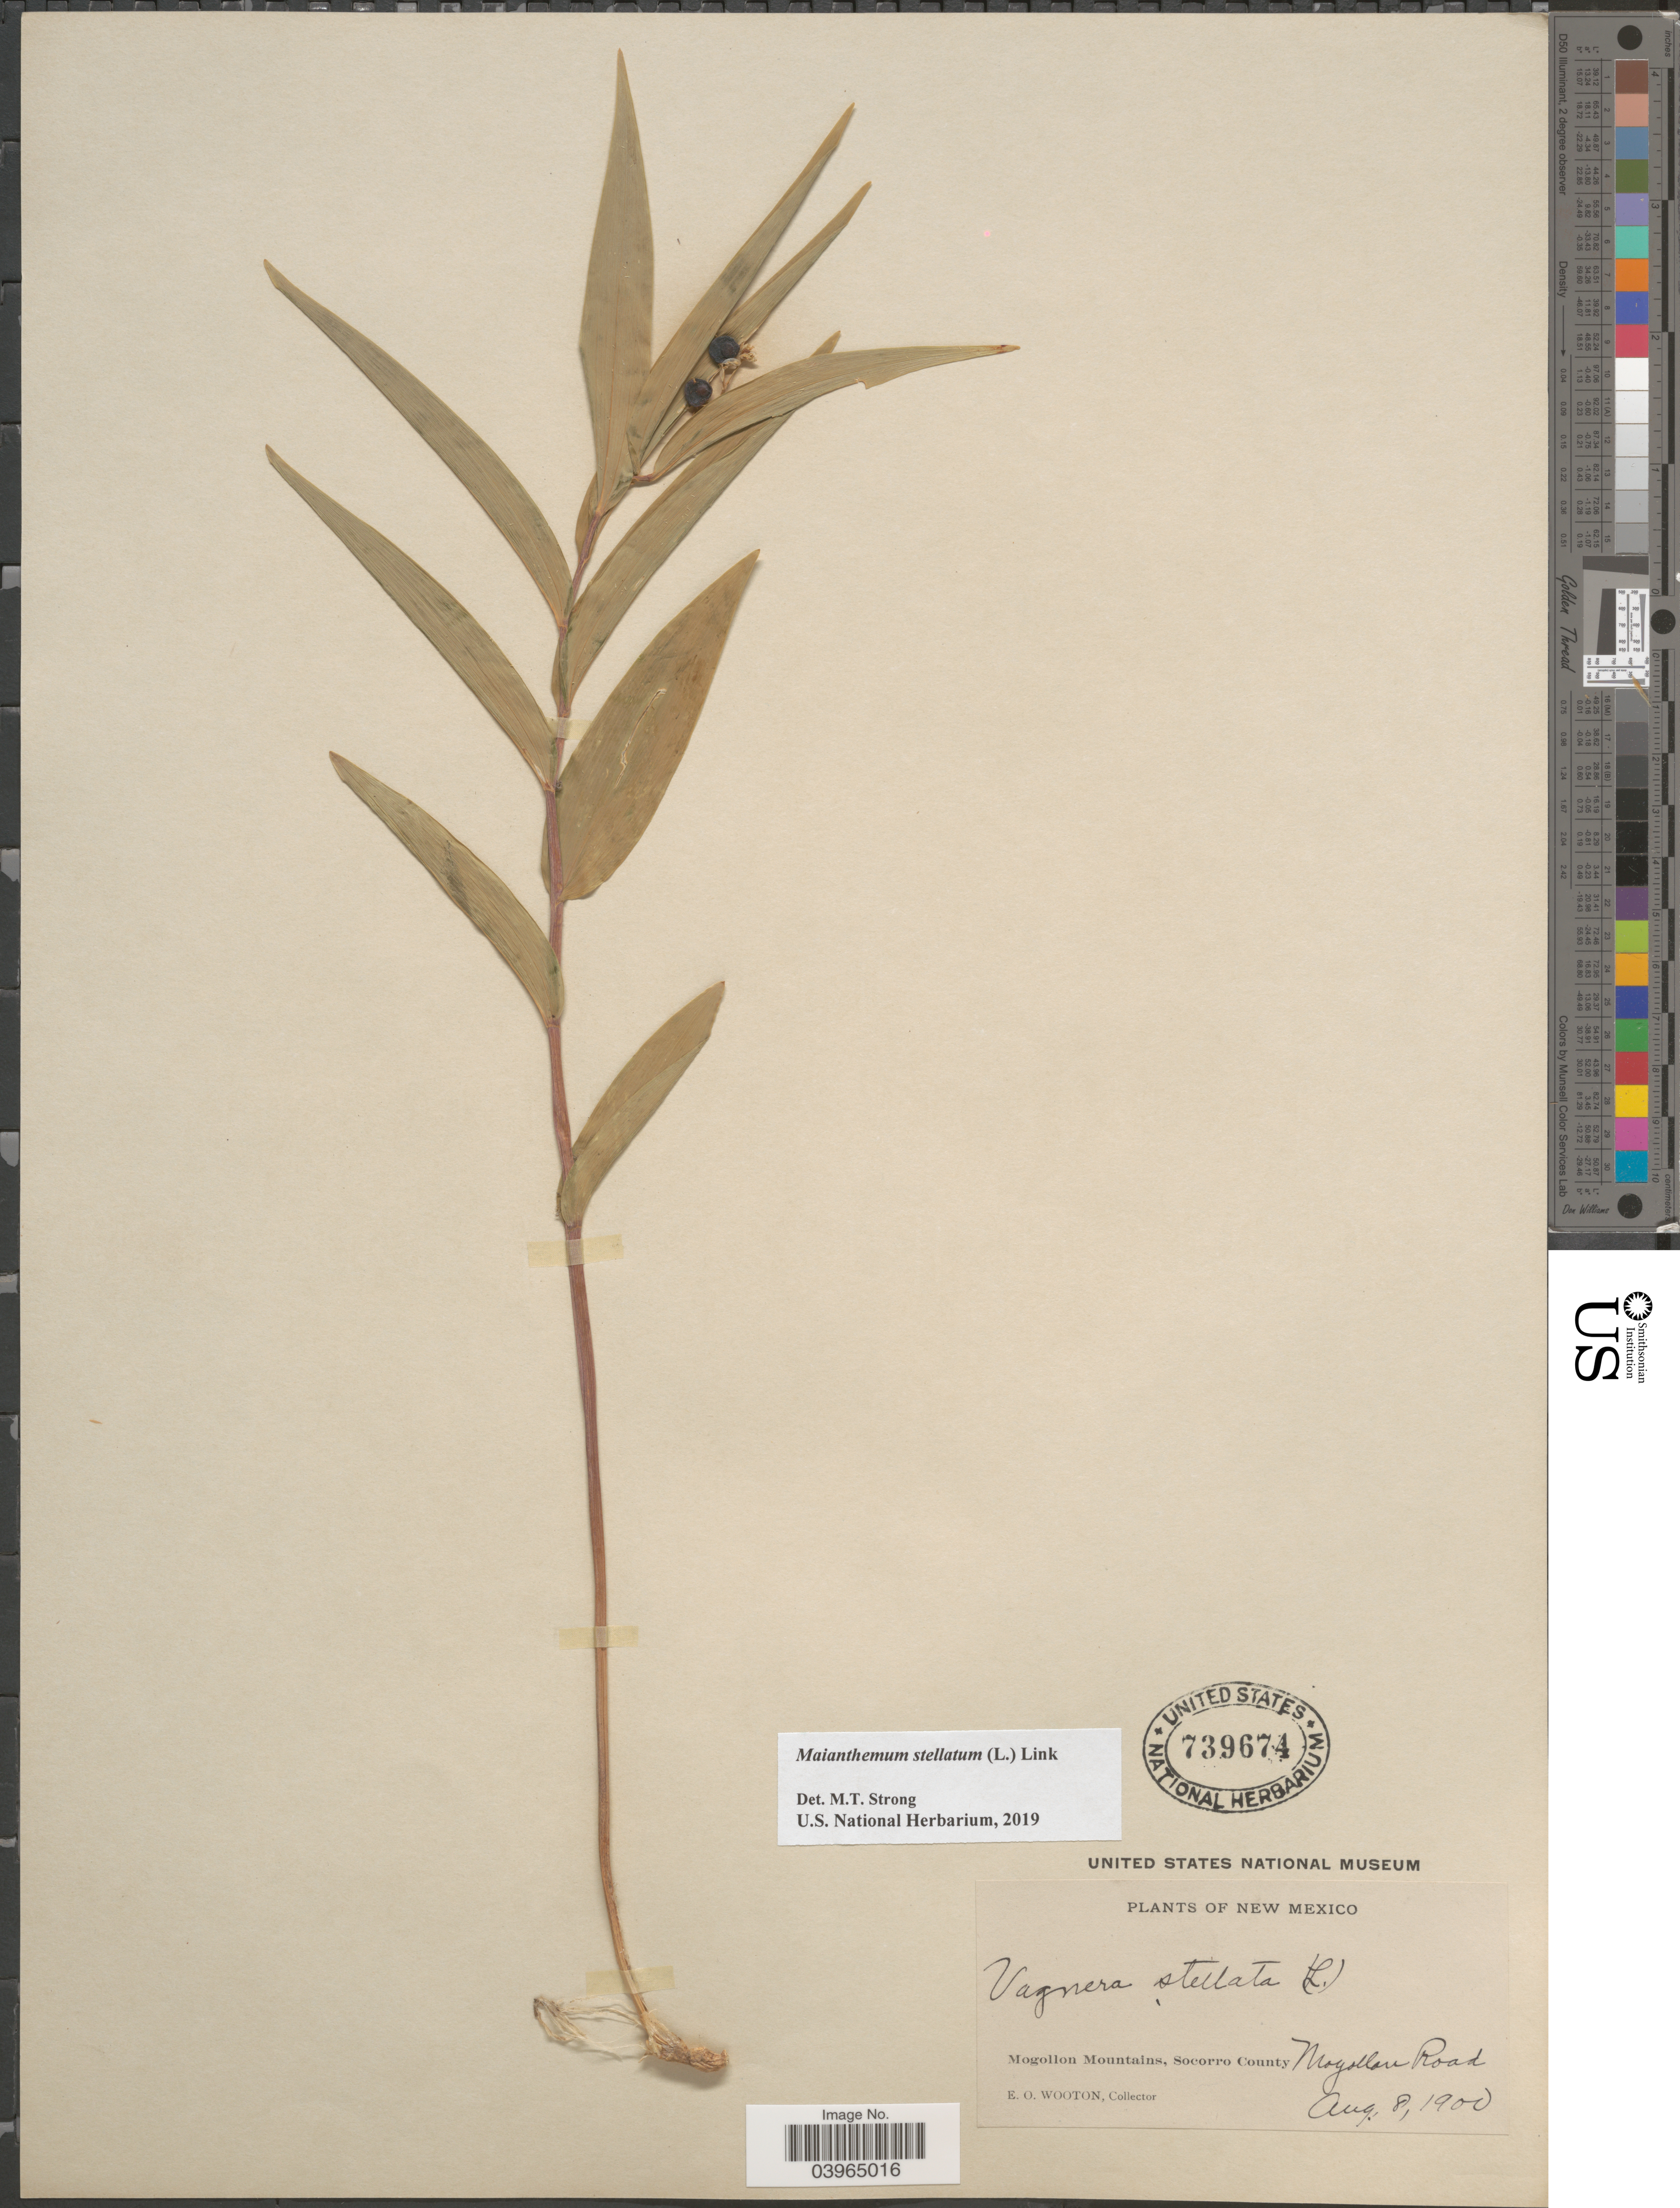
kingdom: Plantae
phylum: Tracheophyta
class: Liliopsida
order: Asparagales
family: Asparagaceae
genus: Maianthemum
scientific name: Maianthemum stellatum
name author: (L.) Link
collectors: E. O. Wooton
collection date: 1900-08-08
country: United States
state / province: New Mexico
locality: Mogollon Mountains, Socorro County. Mogollon Road.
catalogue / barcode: US 739674